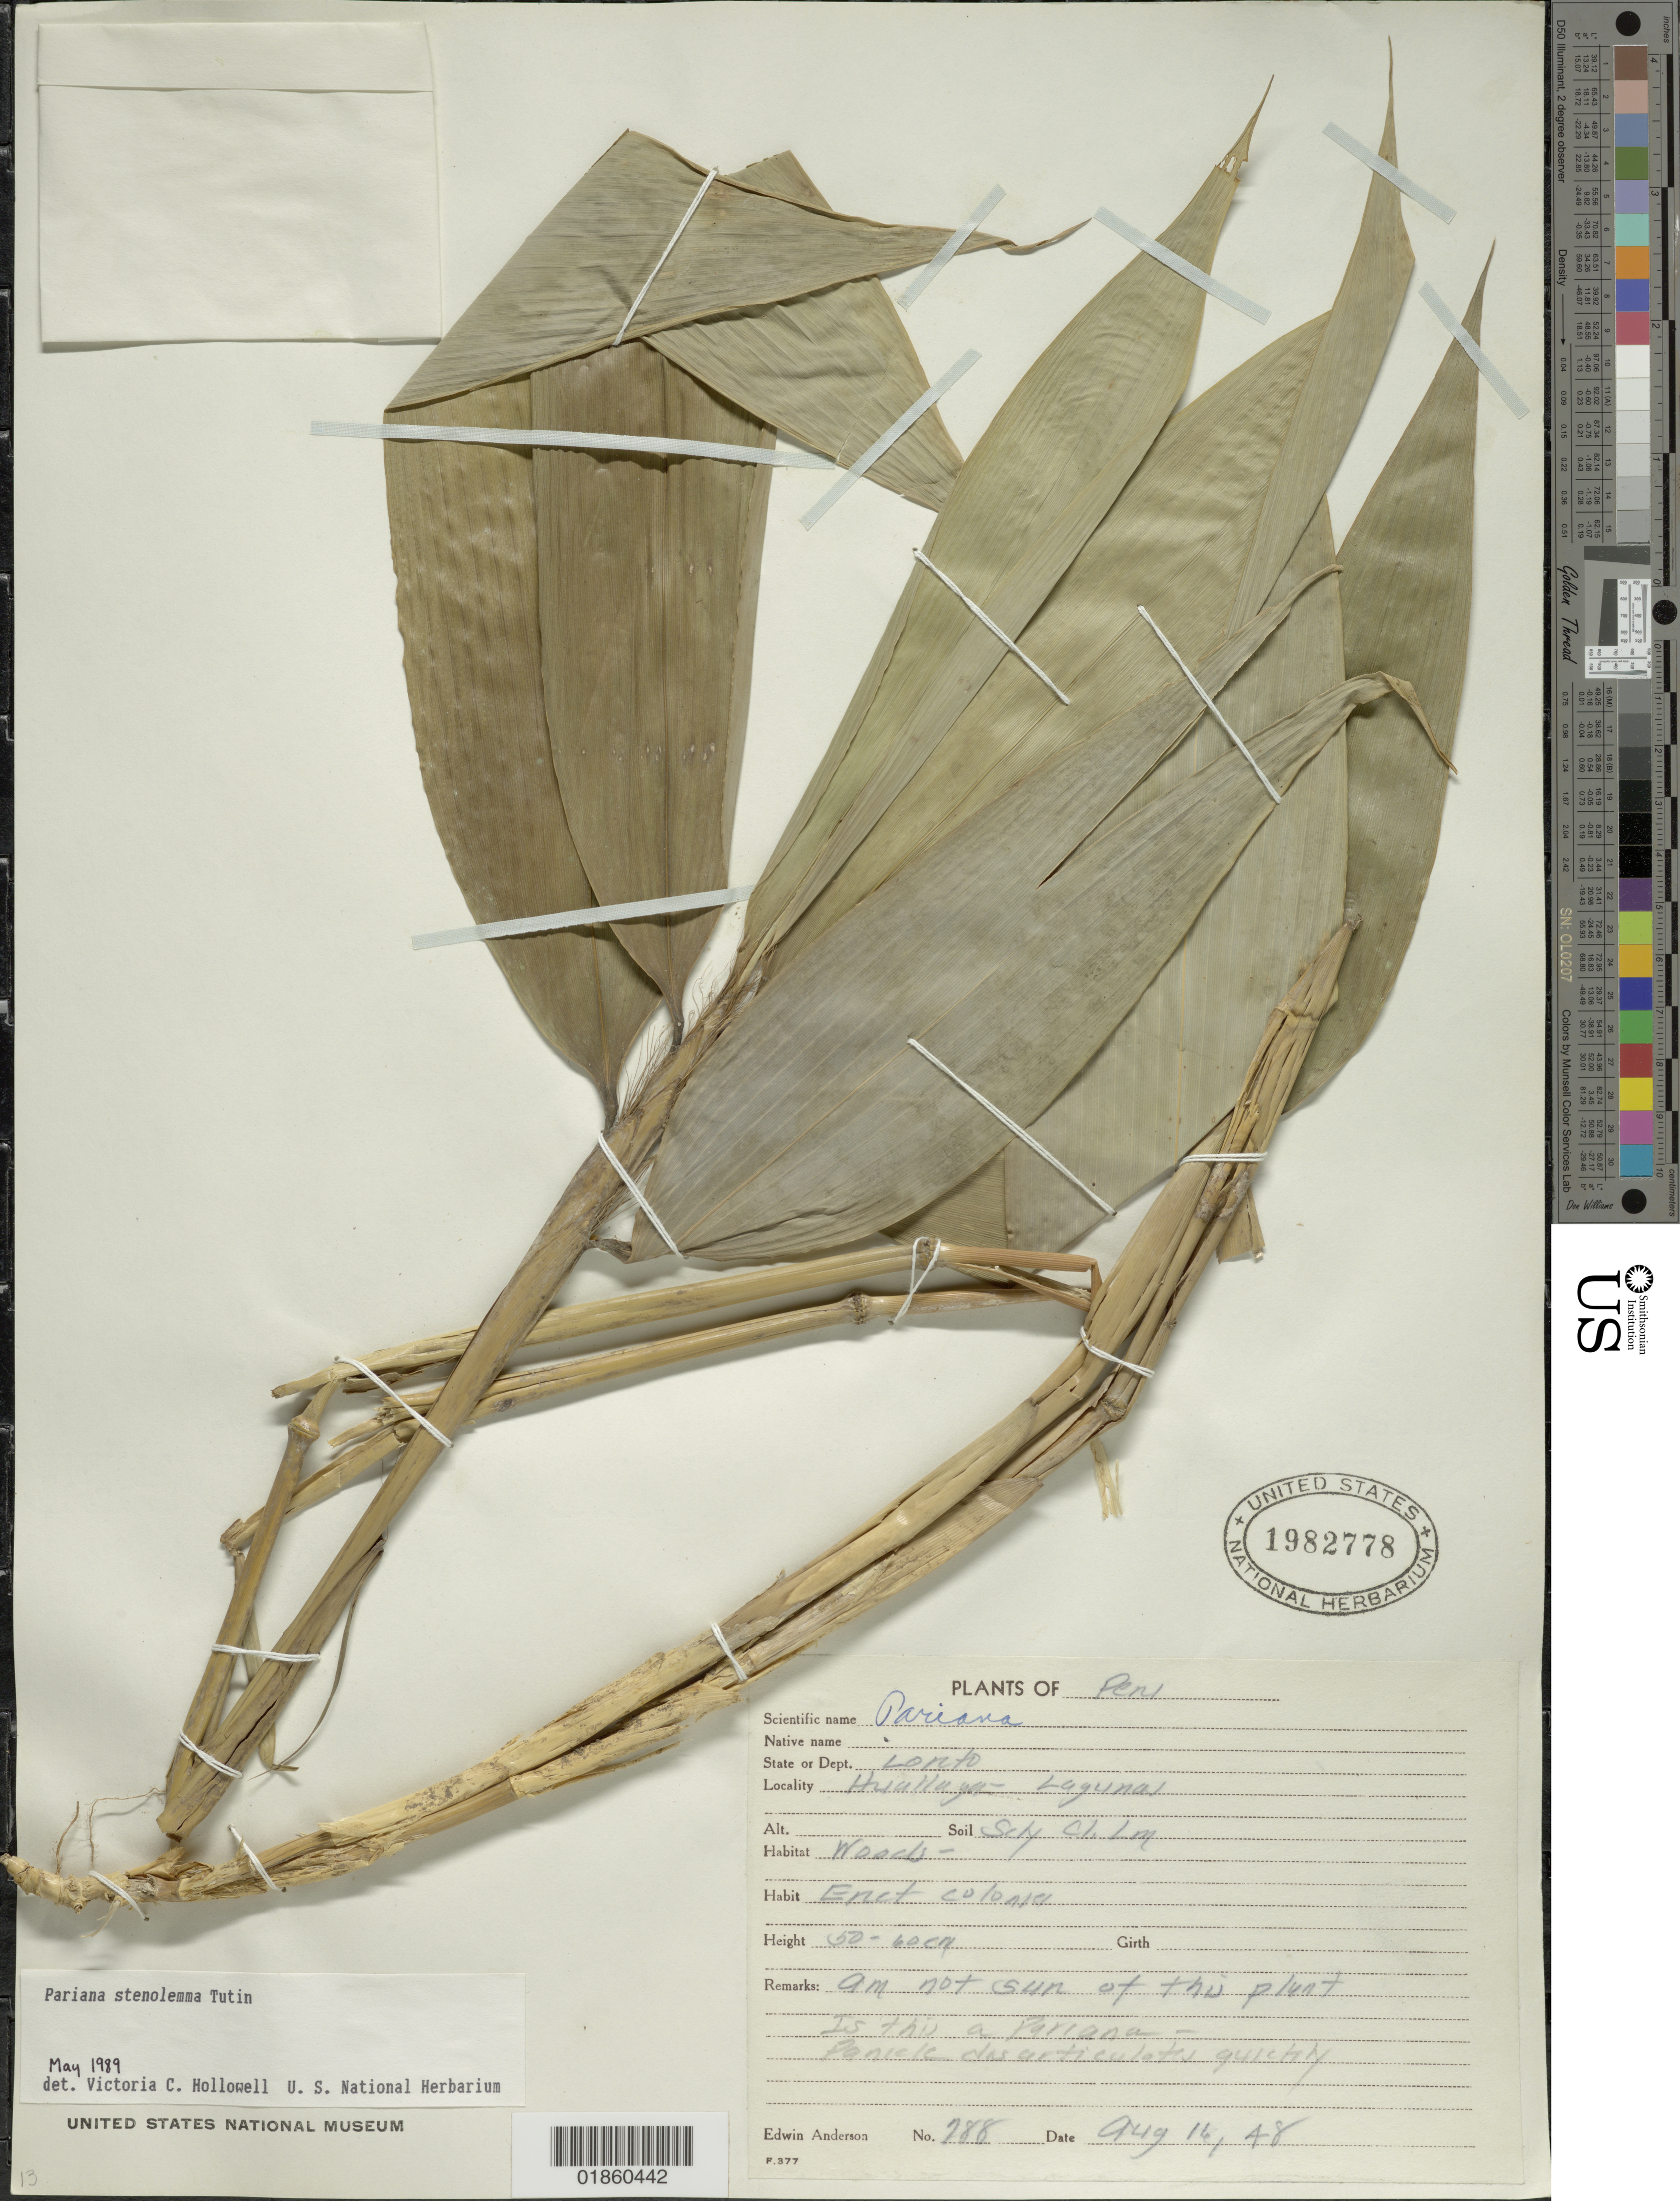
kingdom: Plantae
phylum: Tracheophyta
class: Liliopsida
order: Poales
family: Poaceae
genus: Pariana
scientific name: Pariana stenolemma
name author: Tutin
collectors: E. Anderson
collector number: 788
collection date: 1948-08-16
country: Peru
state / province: Loreto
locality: Huallaga-Lagunas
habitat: woods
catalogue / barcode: US 1982778